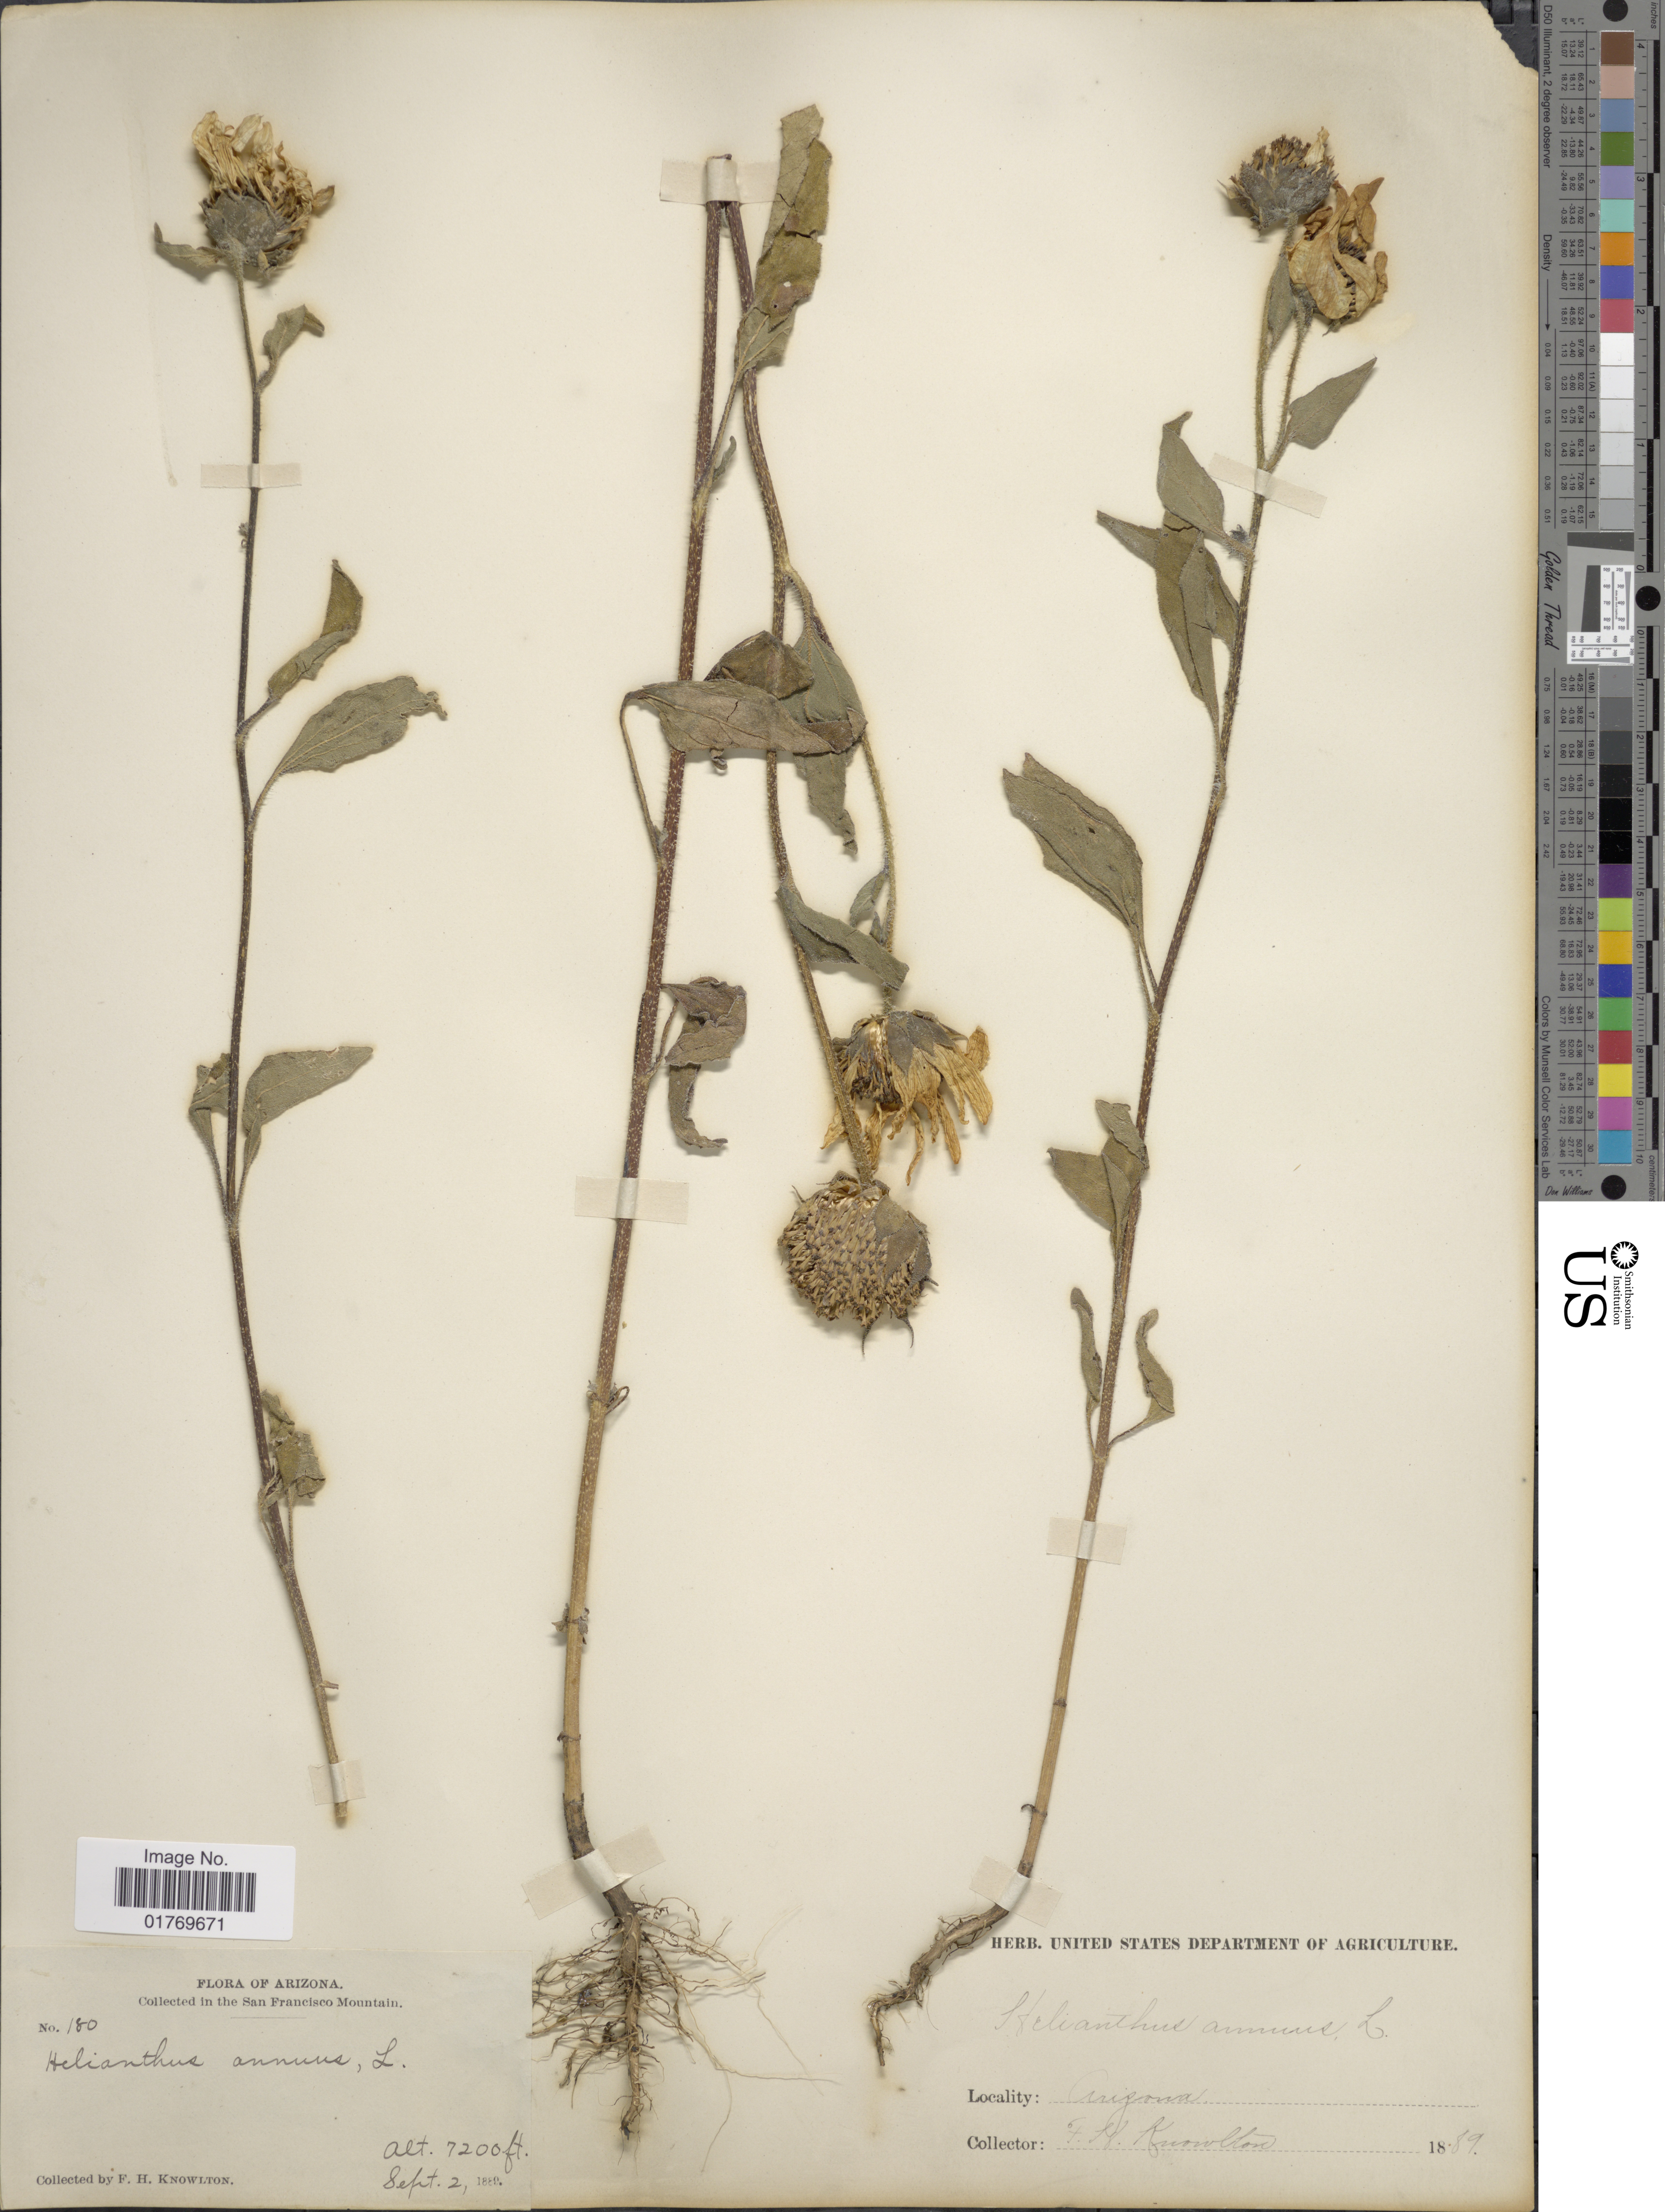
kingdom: Plantae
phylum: Tracheophyta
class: Magnoliopsida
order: Asterales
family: Asteraceae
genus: Helianthus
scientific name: Helianthus annuus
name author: L.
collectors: F. H. Knowlton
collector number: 180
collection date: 1889-09-02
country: United States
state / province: Arizona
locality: In the San Francisco Mountain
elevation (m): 2195